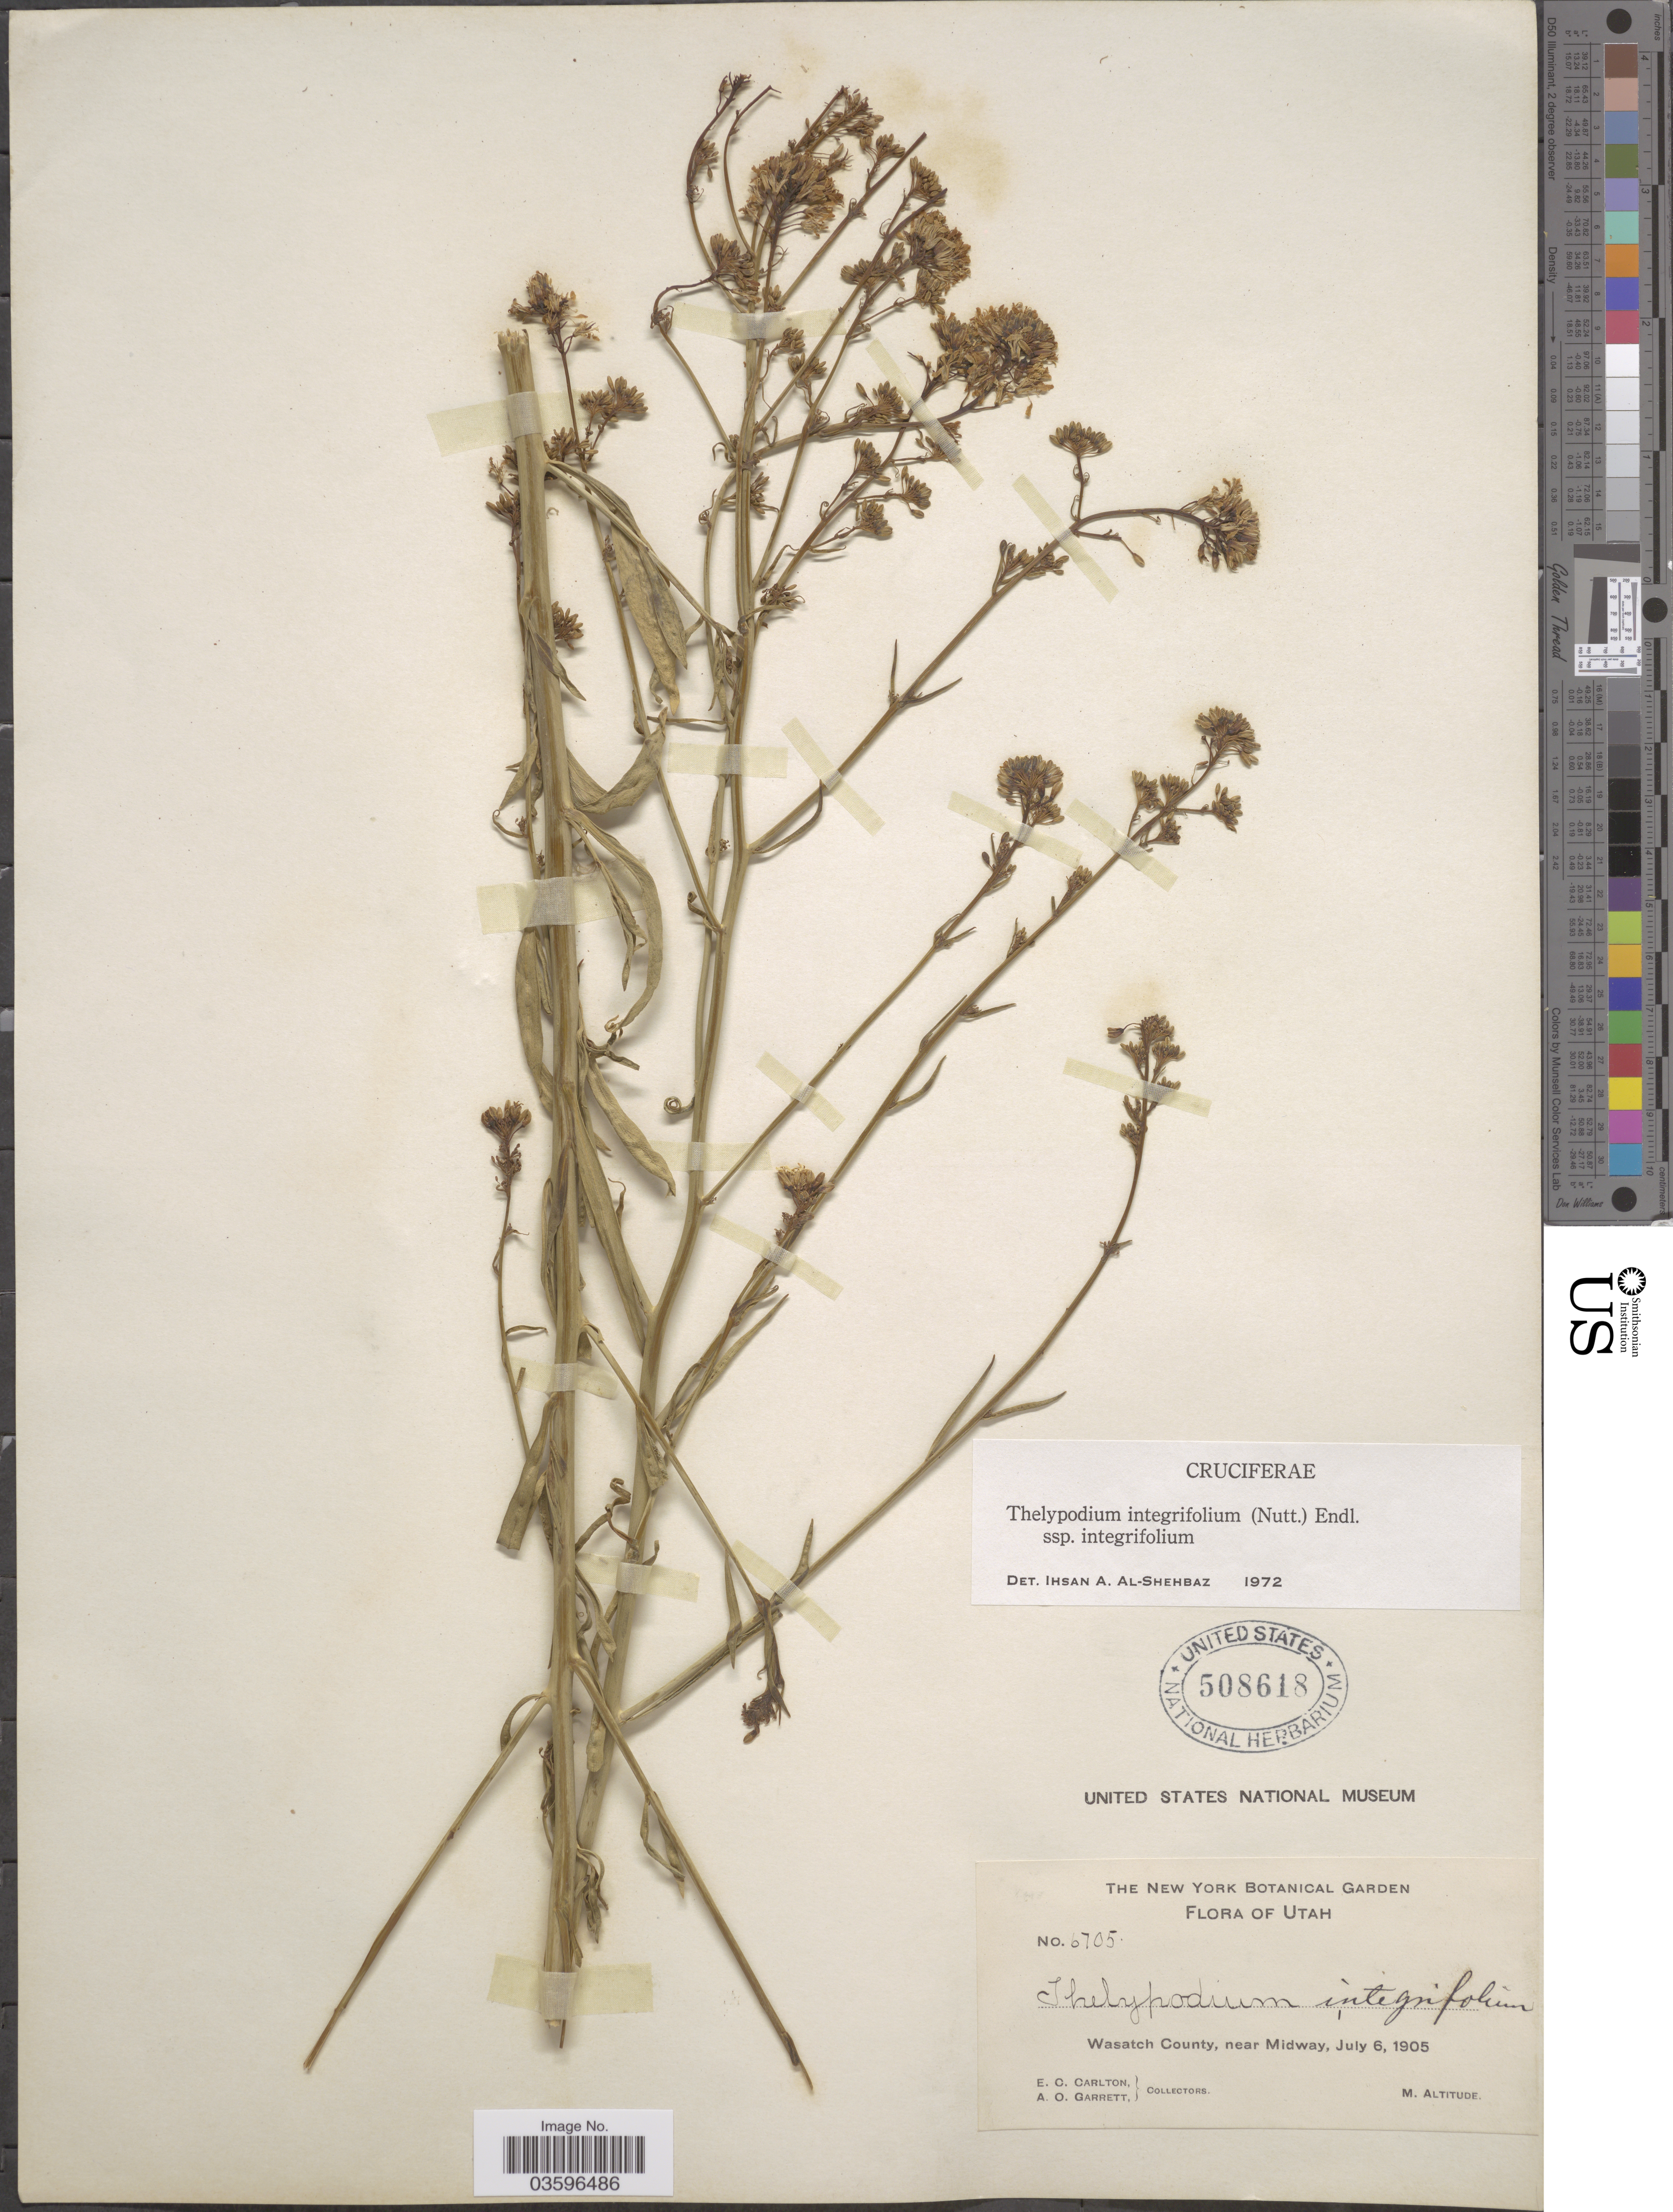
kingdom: Plantae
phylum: Tracheophyta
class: Magnoliopsida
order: Brassicales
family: Brassicaceae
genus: Thelypodium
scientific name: Thelypodium integrifolium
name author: (Nutt.) Endl.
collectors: E. Carlton & A. O. Garrett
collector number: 6705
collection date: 1905-07-06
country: United States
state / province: Utah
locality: Wasatch County, near Midway.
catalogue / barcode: US 508618